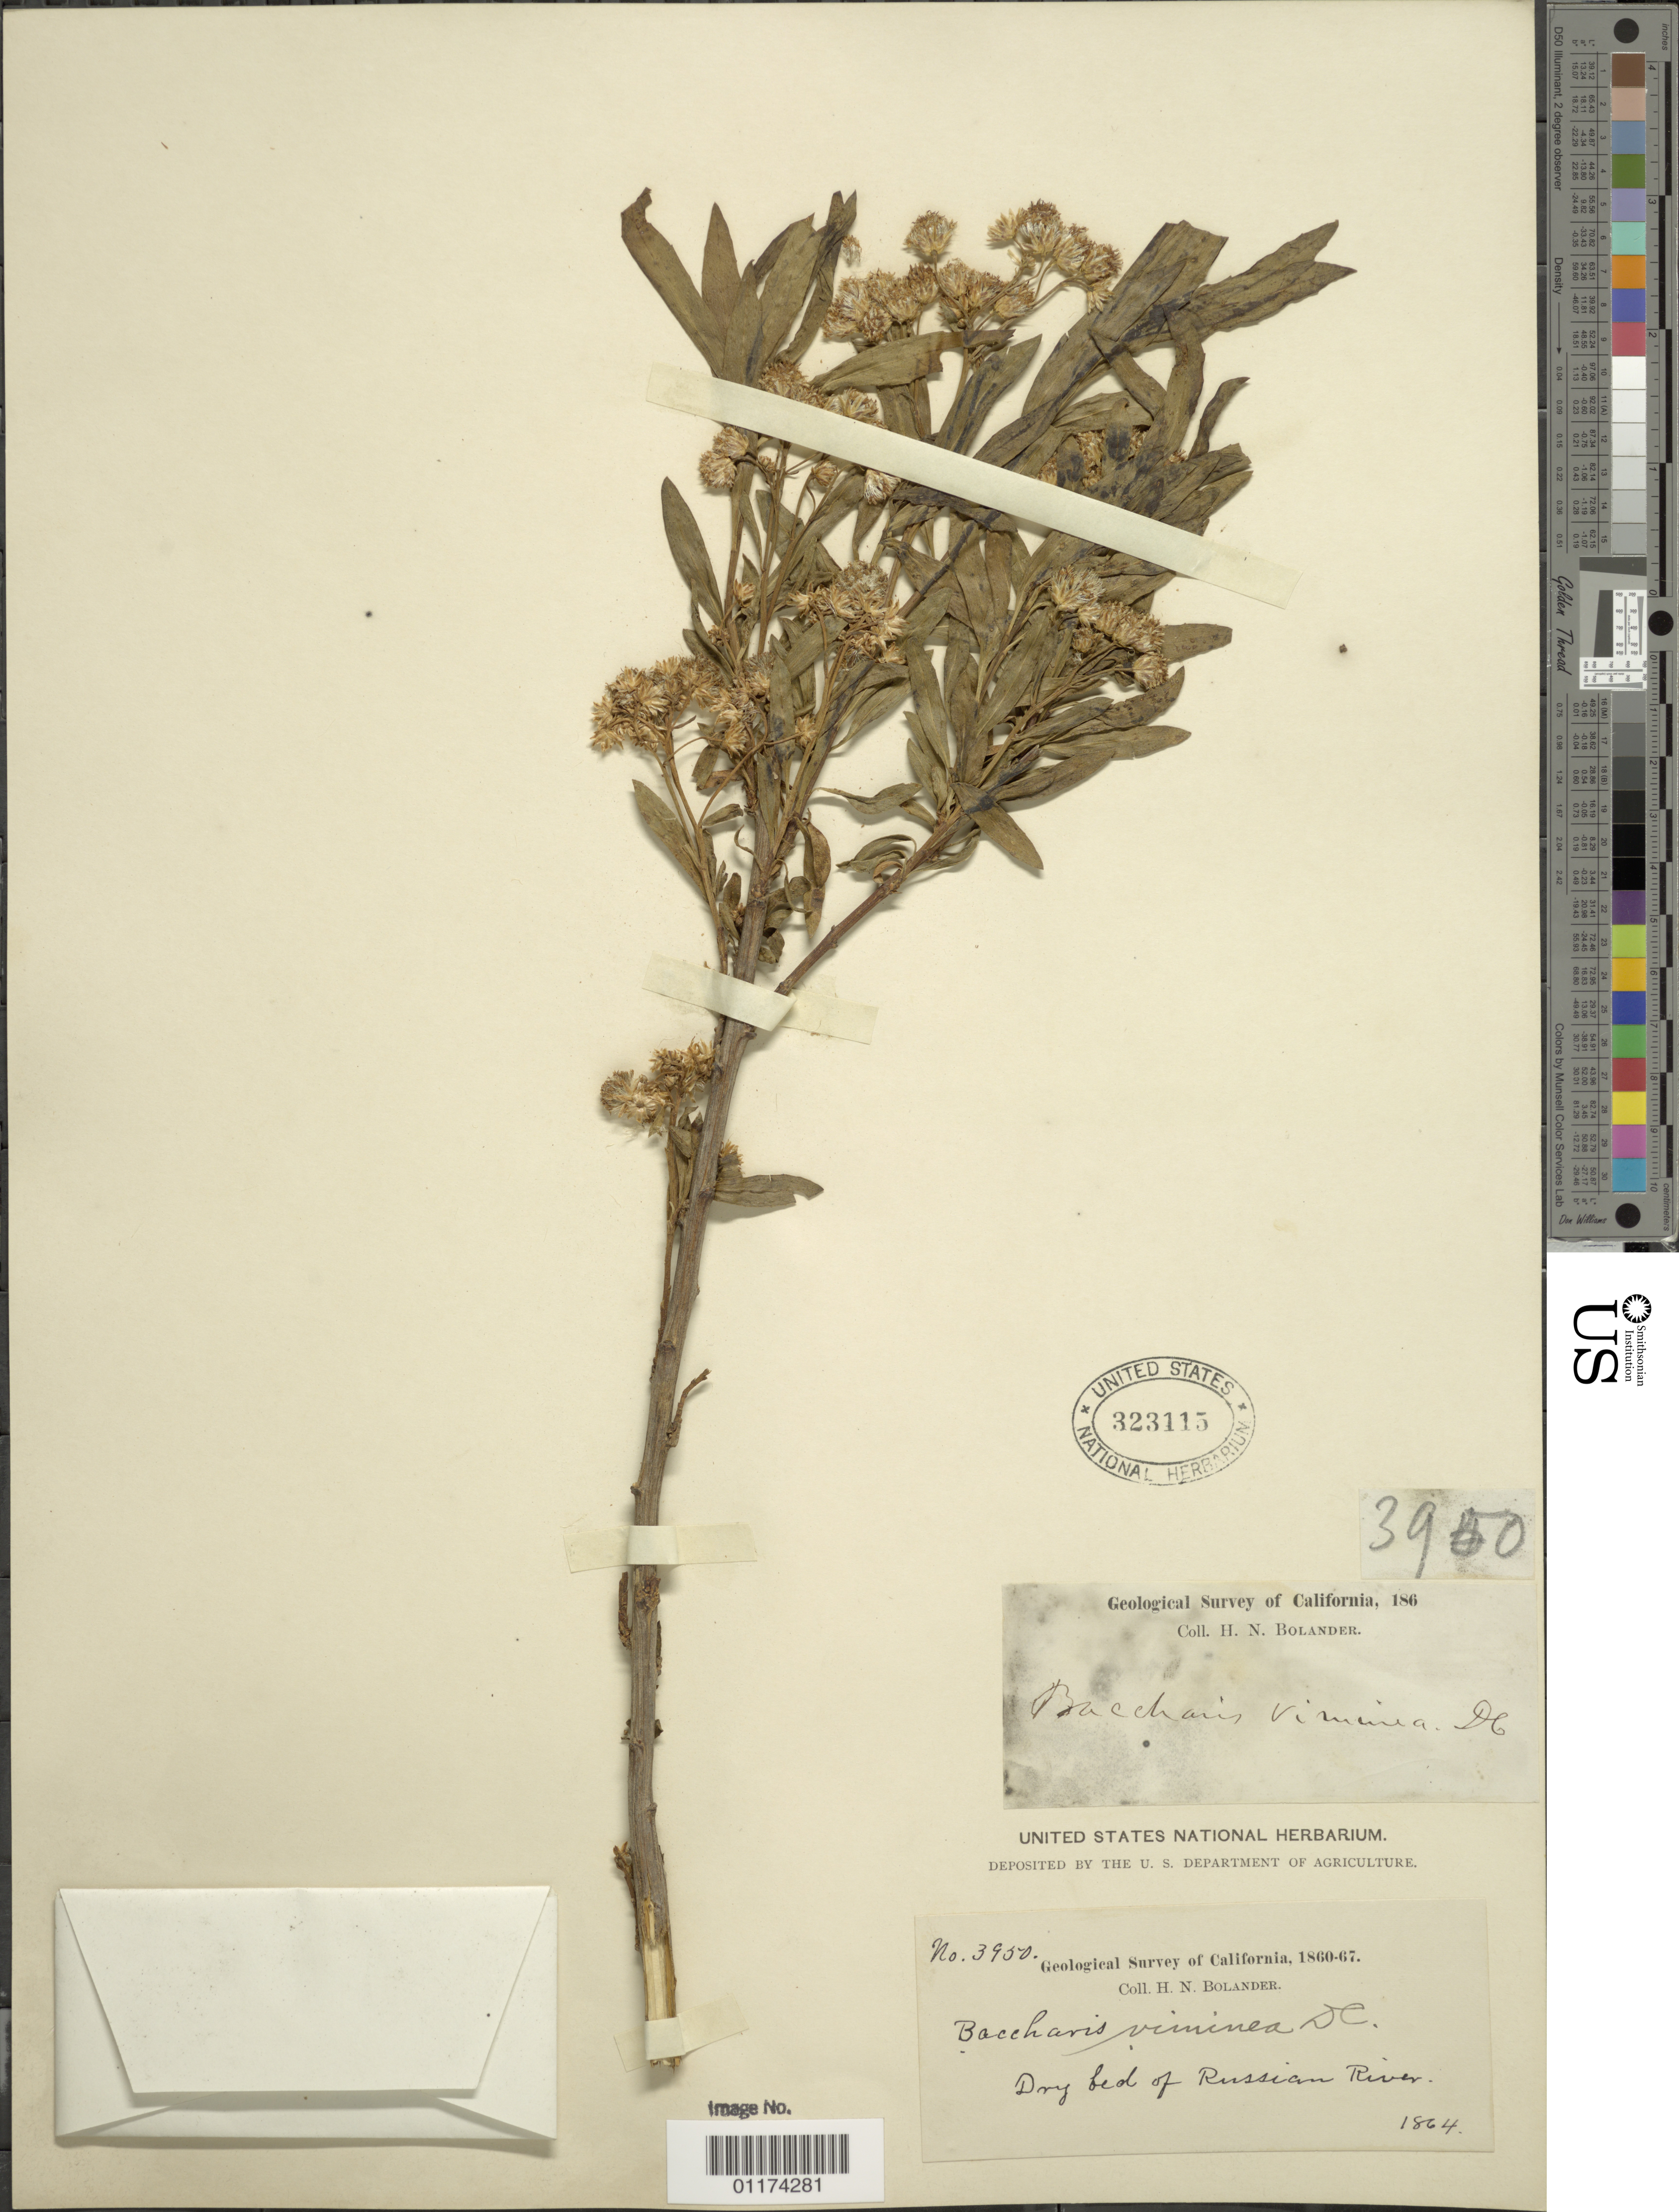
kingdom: Plantae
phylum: Tracheophyta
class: Magnoliopsida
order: Asterales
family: Asteraceae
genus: Baccharis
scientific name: Baccharis viminea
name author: DC.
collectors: H. Bolander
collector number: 3950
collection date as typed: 1864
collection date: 1864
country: United States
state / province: California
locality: Dry bed of Russian River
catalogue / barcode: US 323115